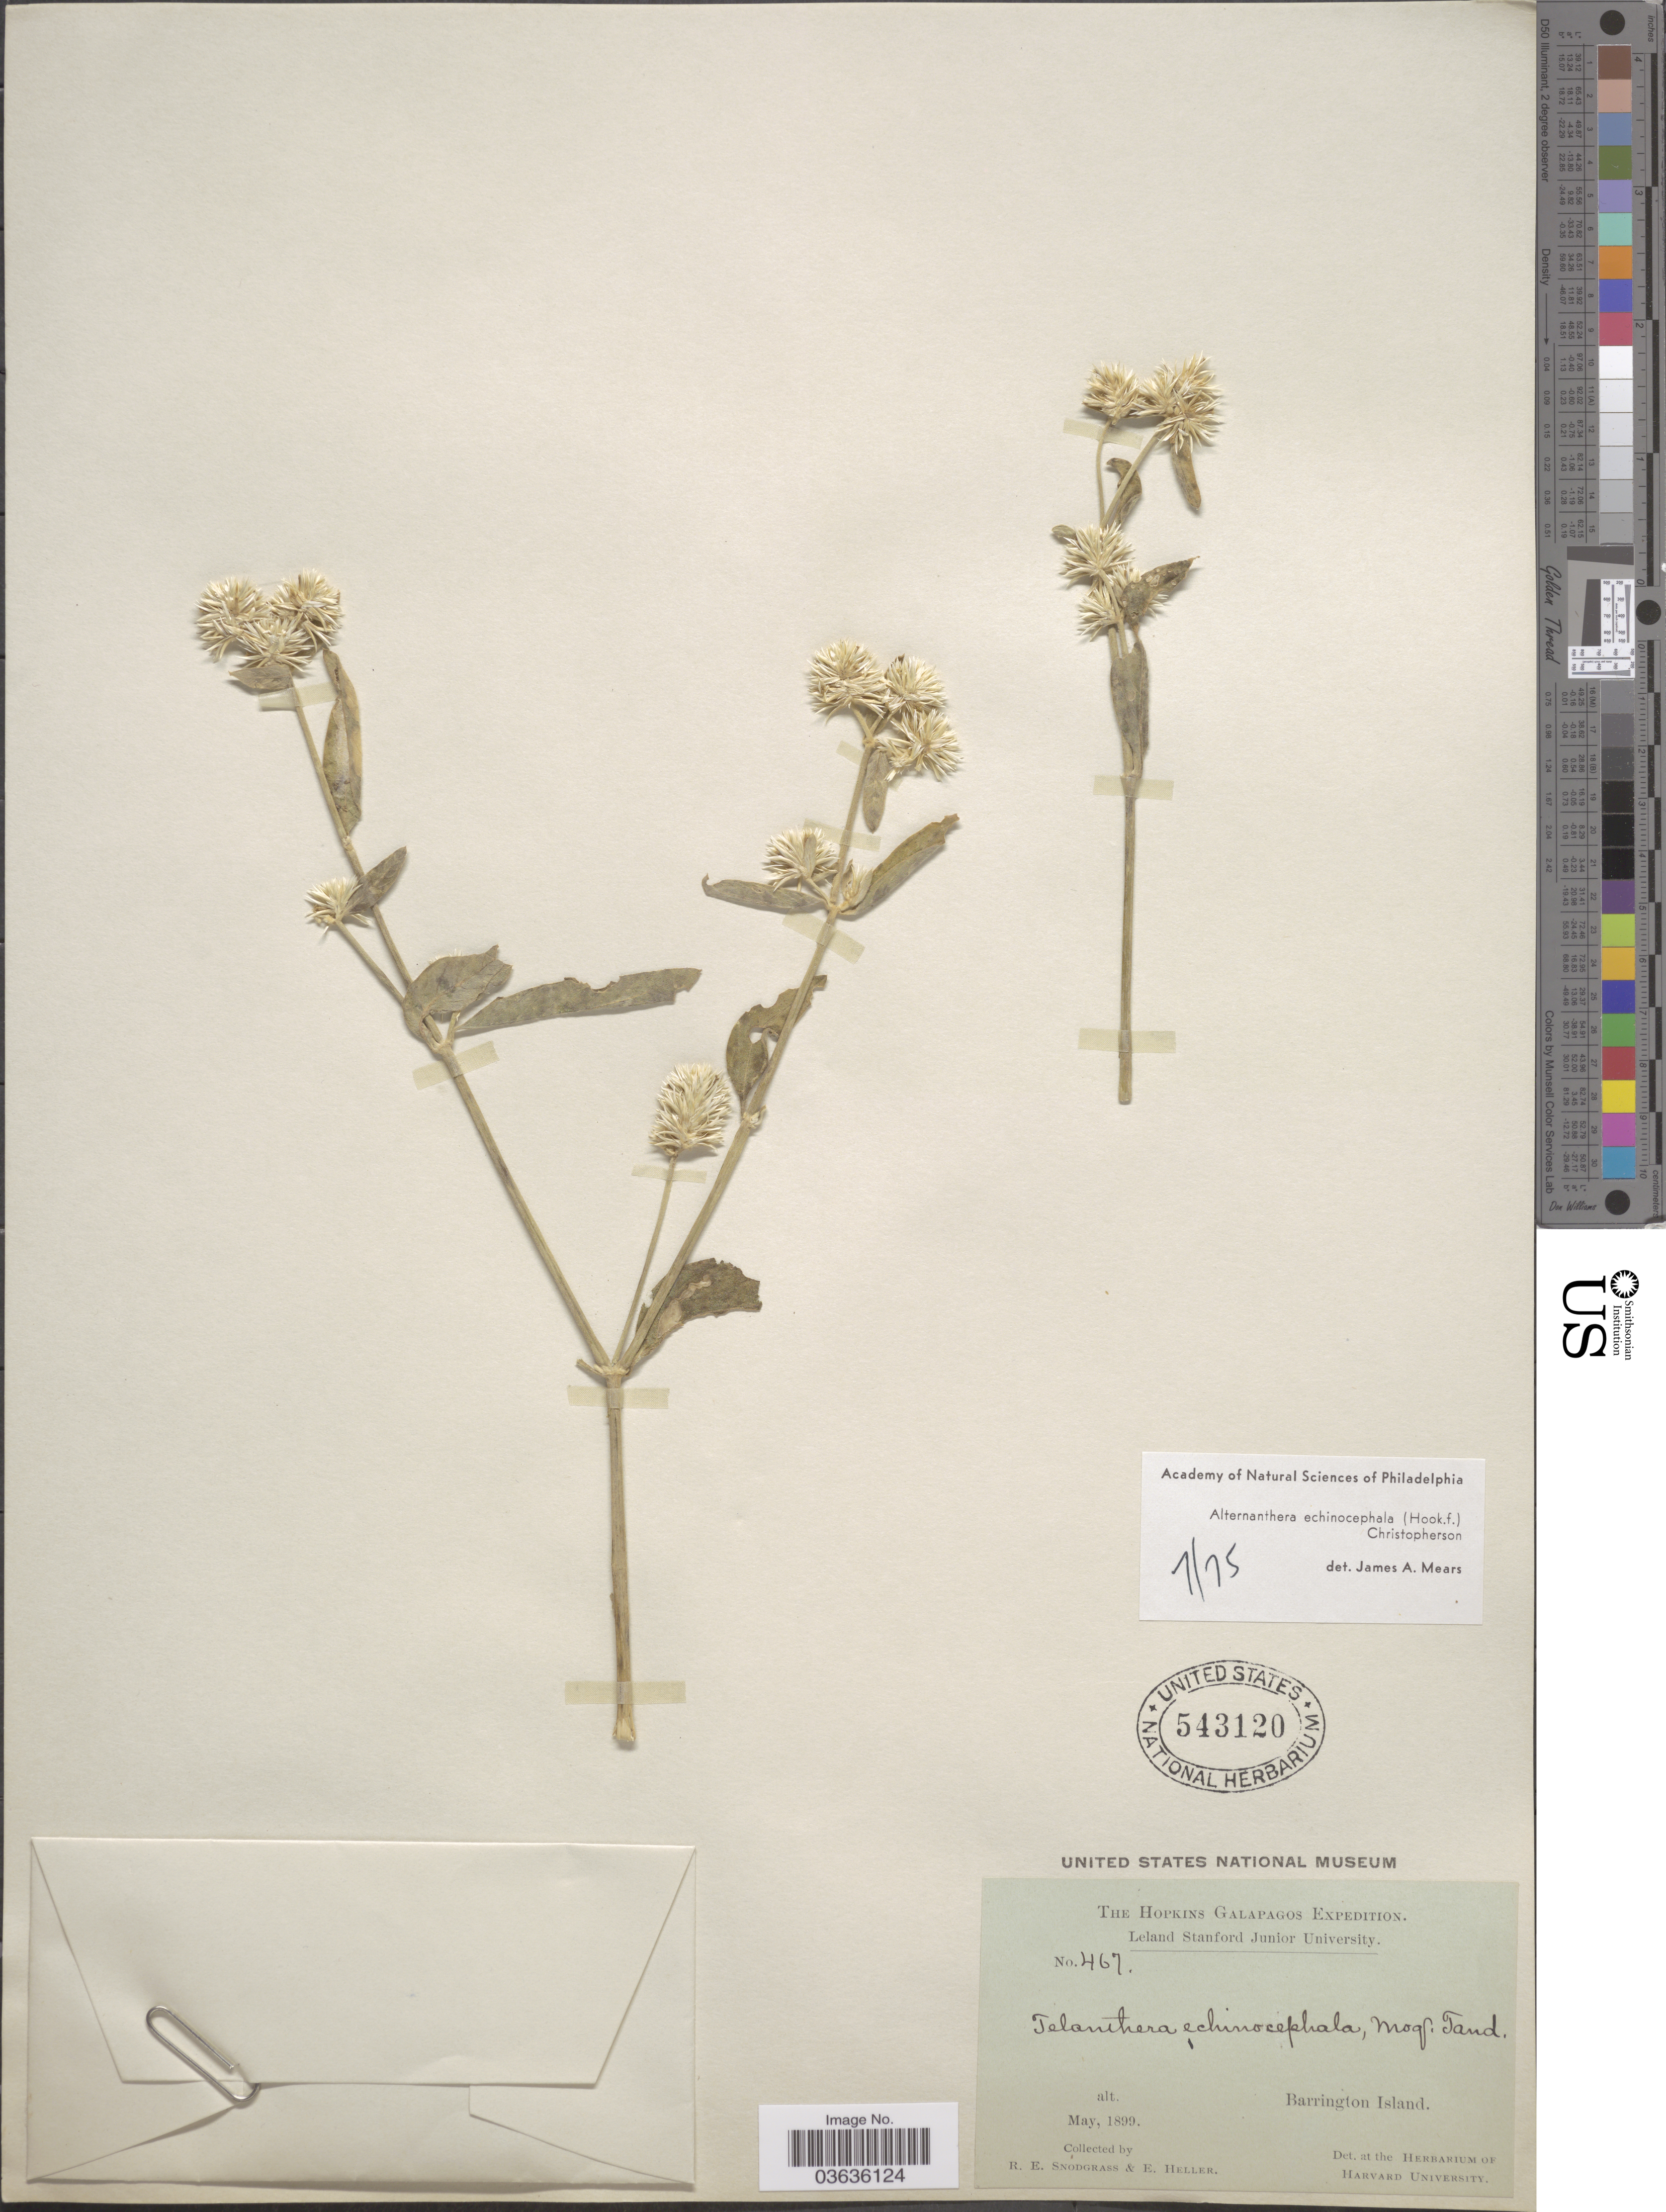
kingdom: Plantae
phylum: Tracheophyta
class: Magnoliopsida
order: Caryophyllales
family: Amaranthaceae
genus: Alternanthera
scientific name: Alternanthera echinocephala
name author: (Hook. f.) Christoph.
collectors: R. E. Snodgrass & E. Heller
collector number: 467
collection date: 1899-05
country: Ecuador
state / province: Colón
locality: Galapagos. Barrington Island.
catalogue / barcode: US 543120